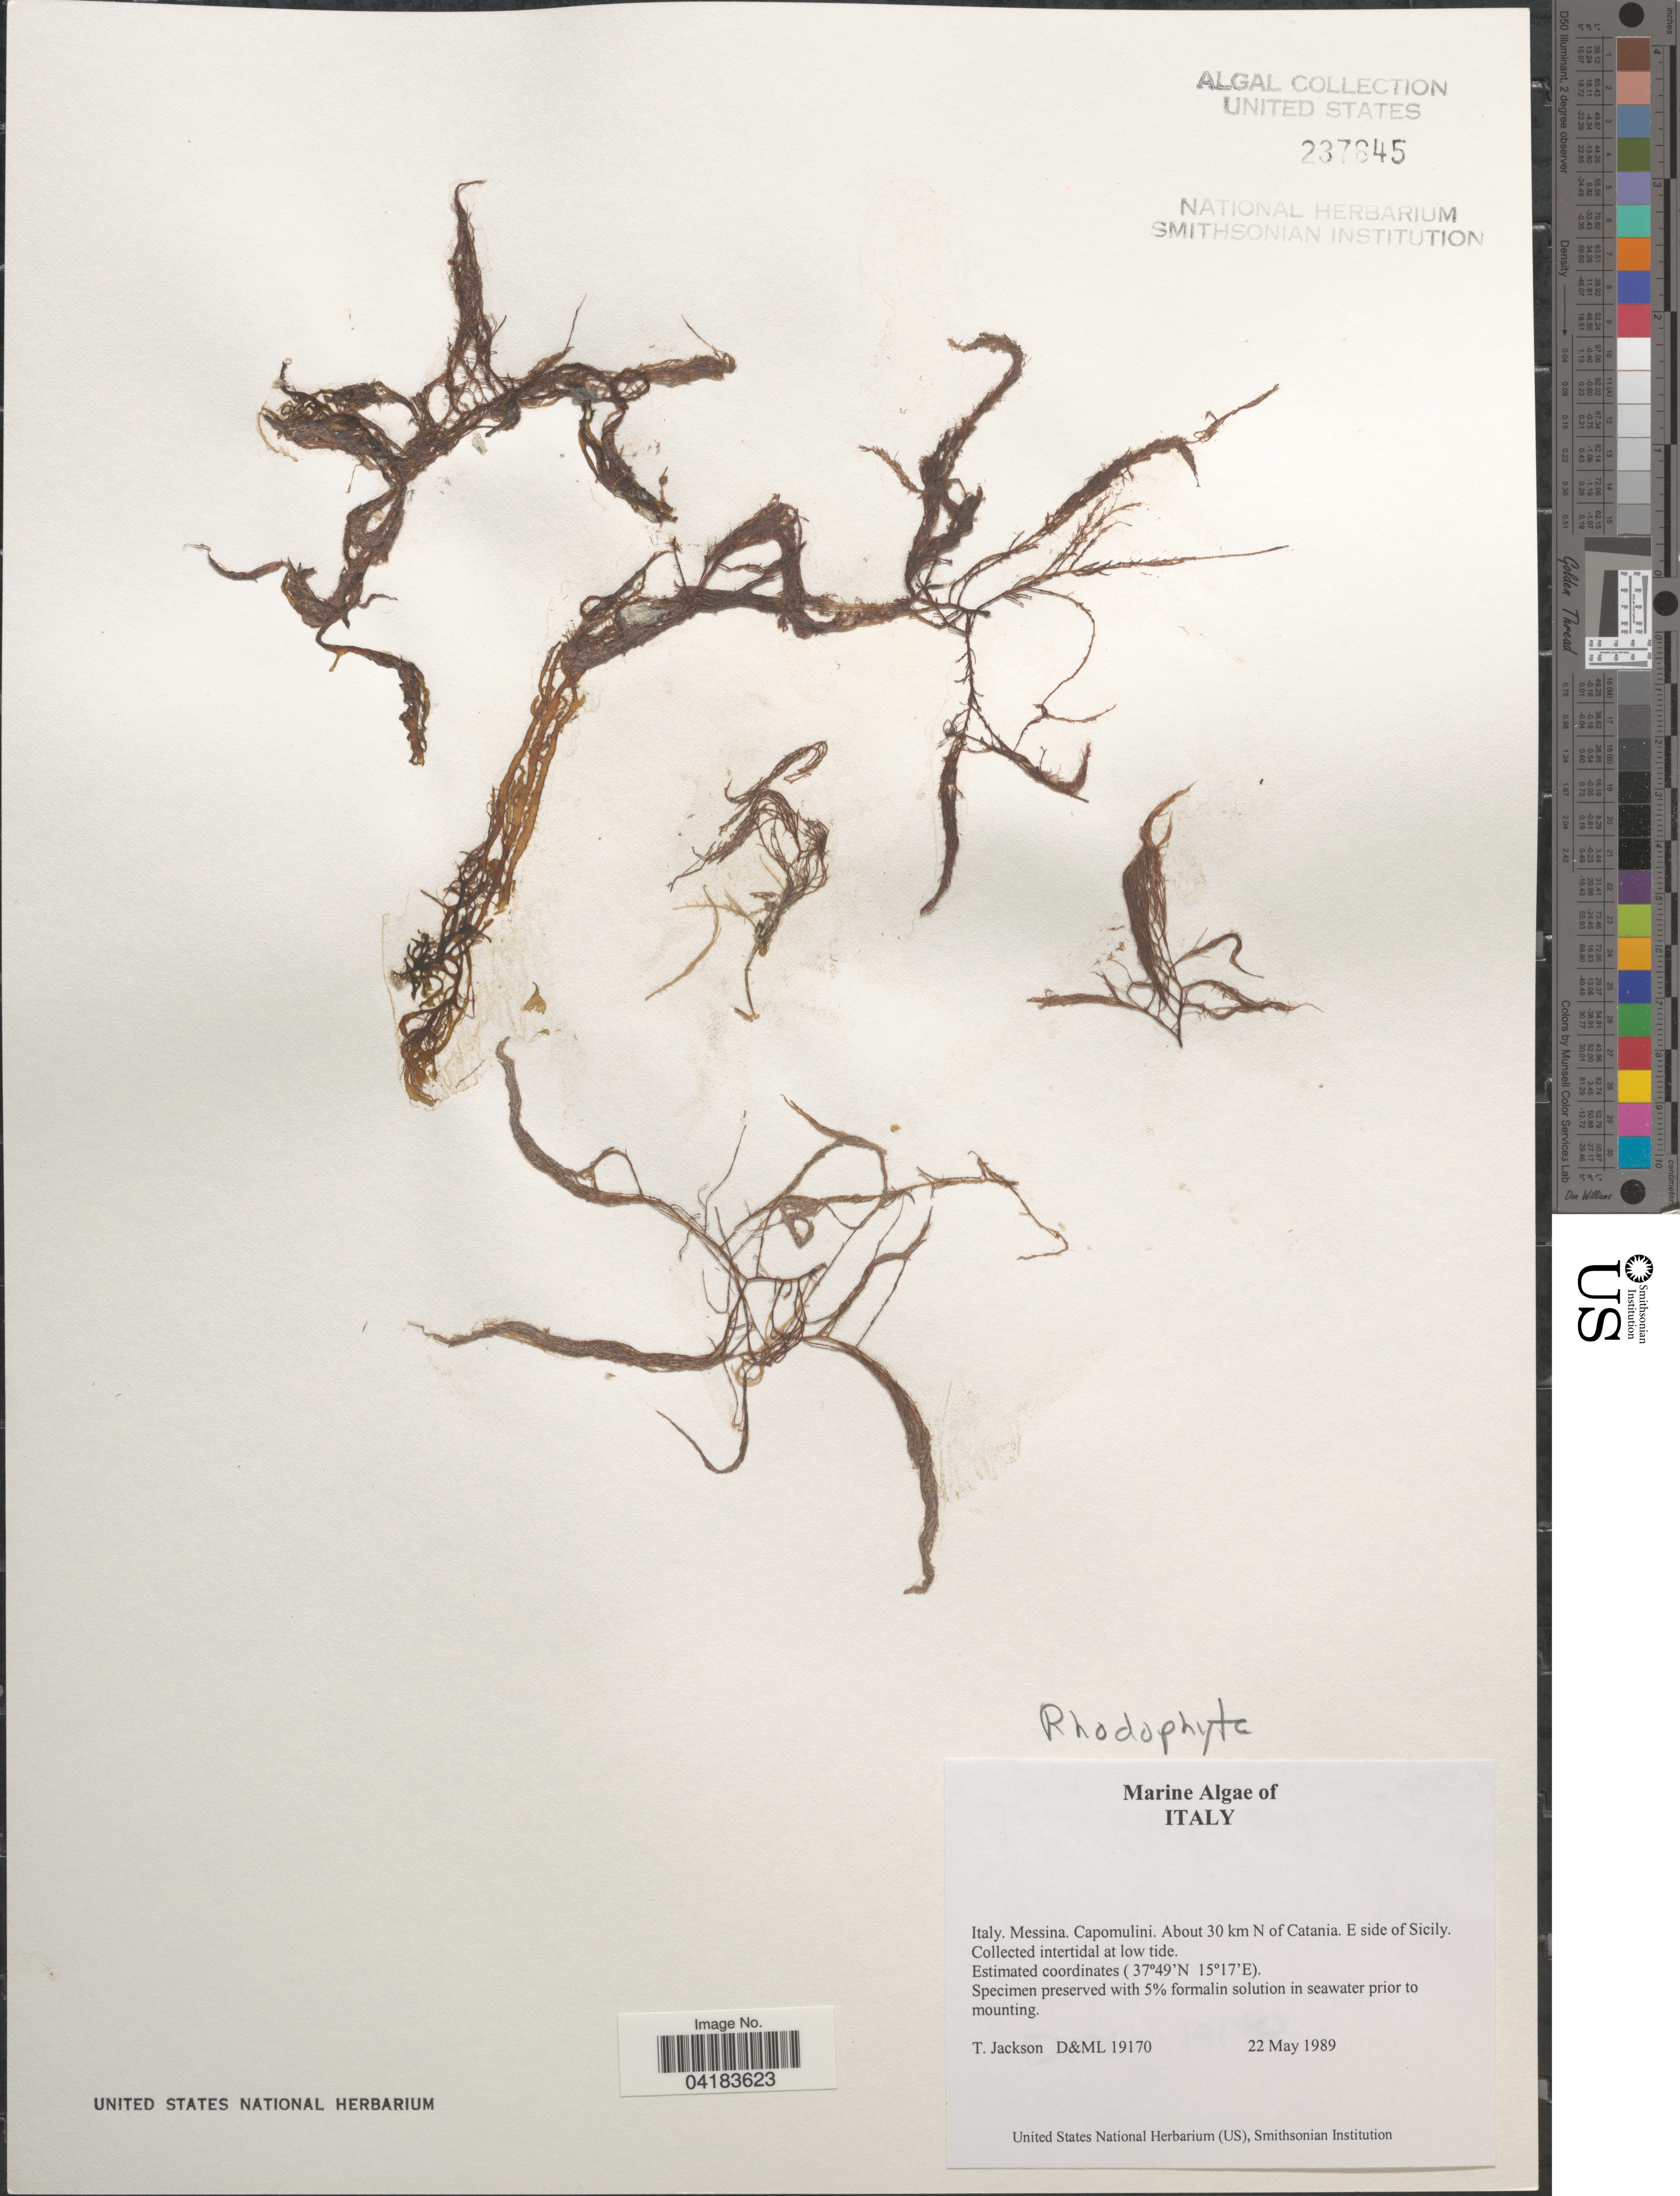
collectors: T. Jackson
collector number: D&ML19170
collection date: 1989-05-22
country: Italy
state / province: Siciliana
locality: Messina. Capomulini. About 30 km N of Catania. E side of Sicily.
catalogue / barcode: US 237645